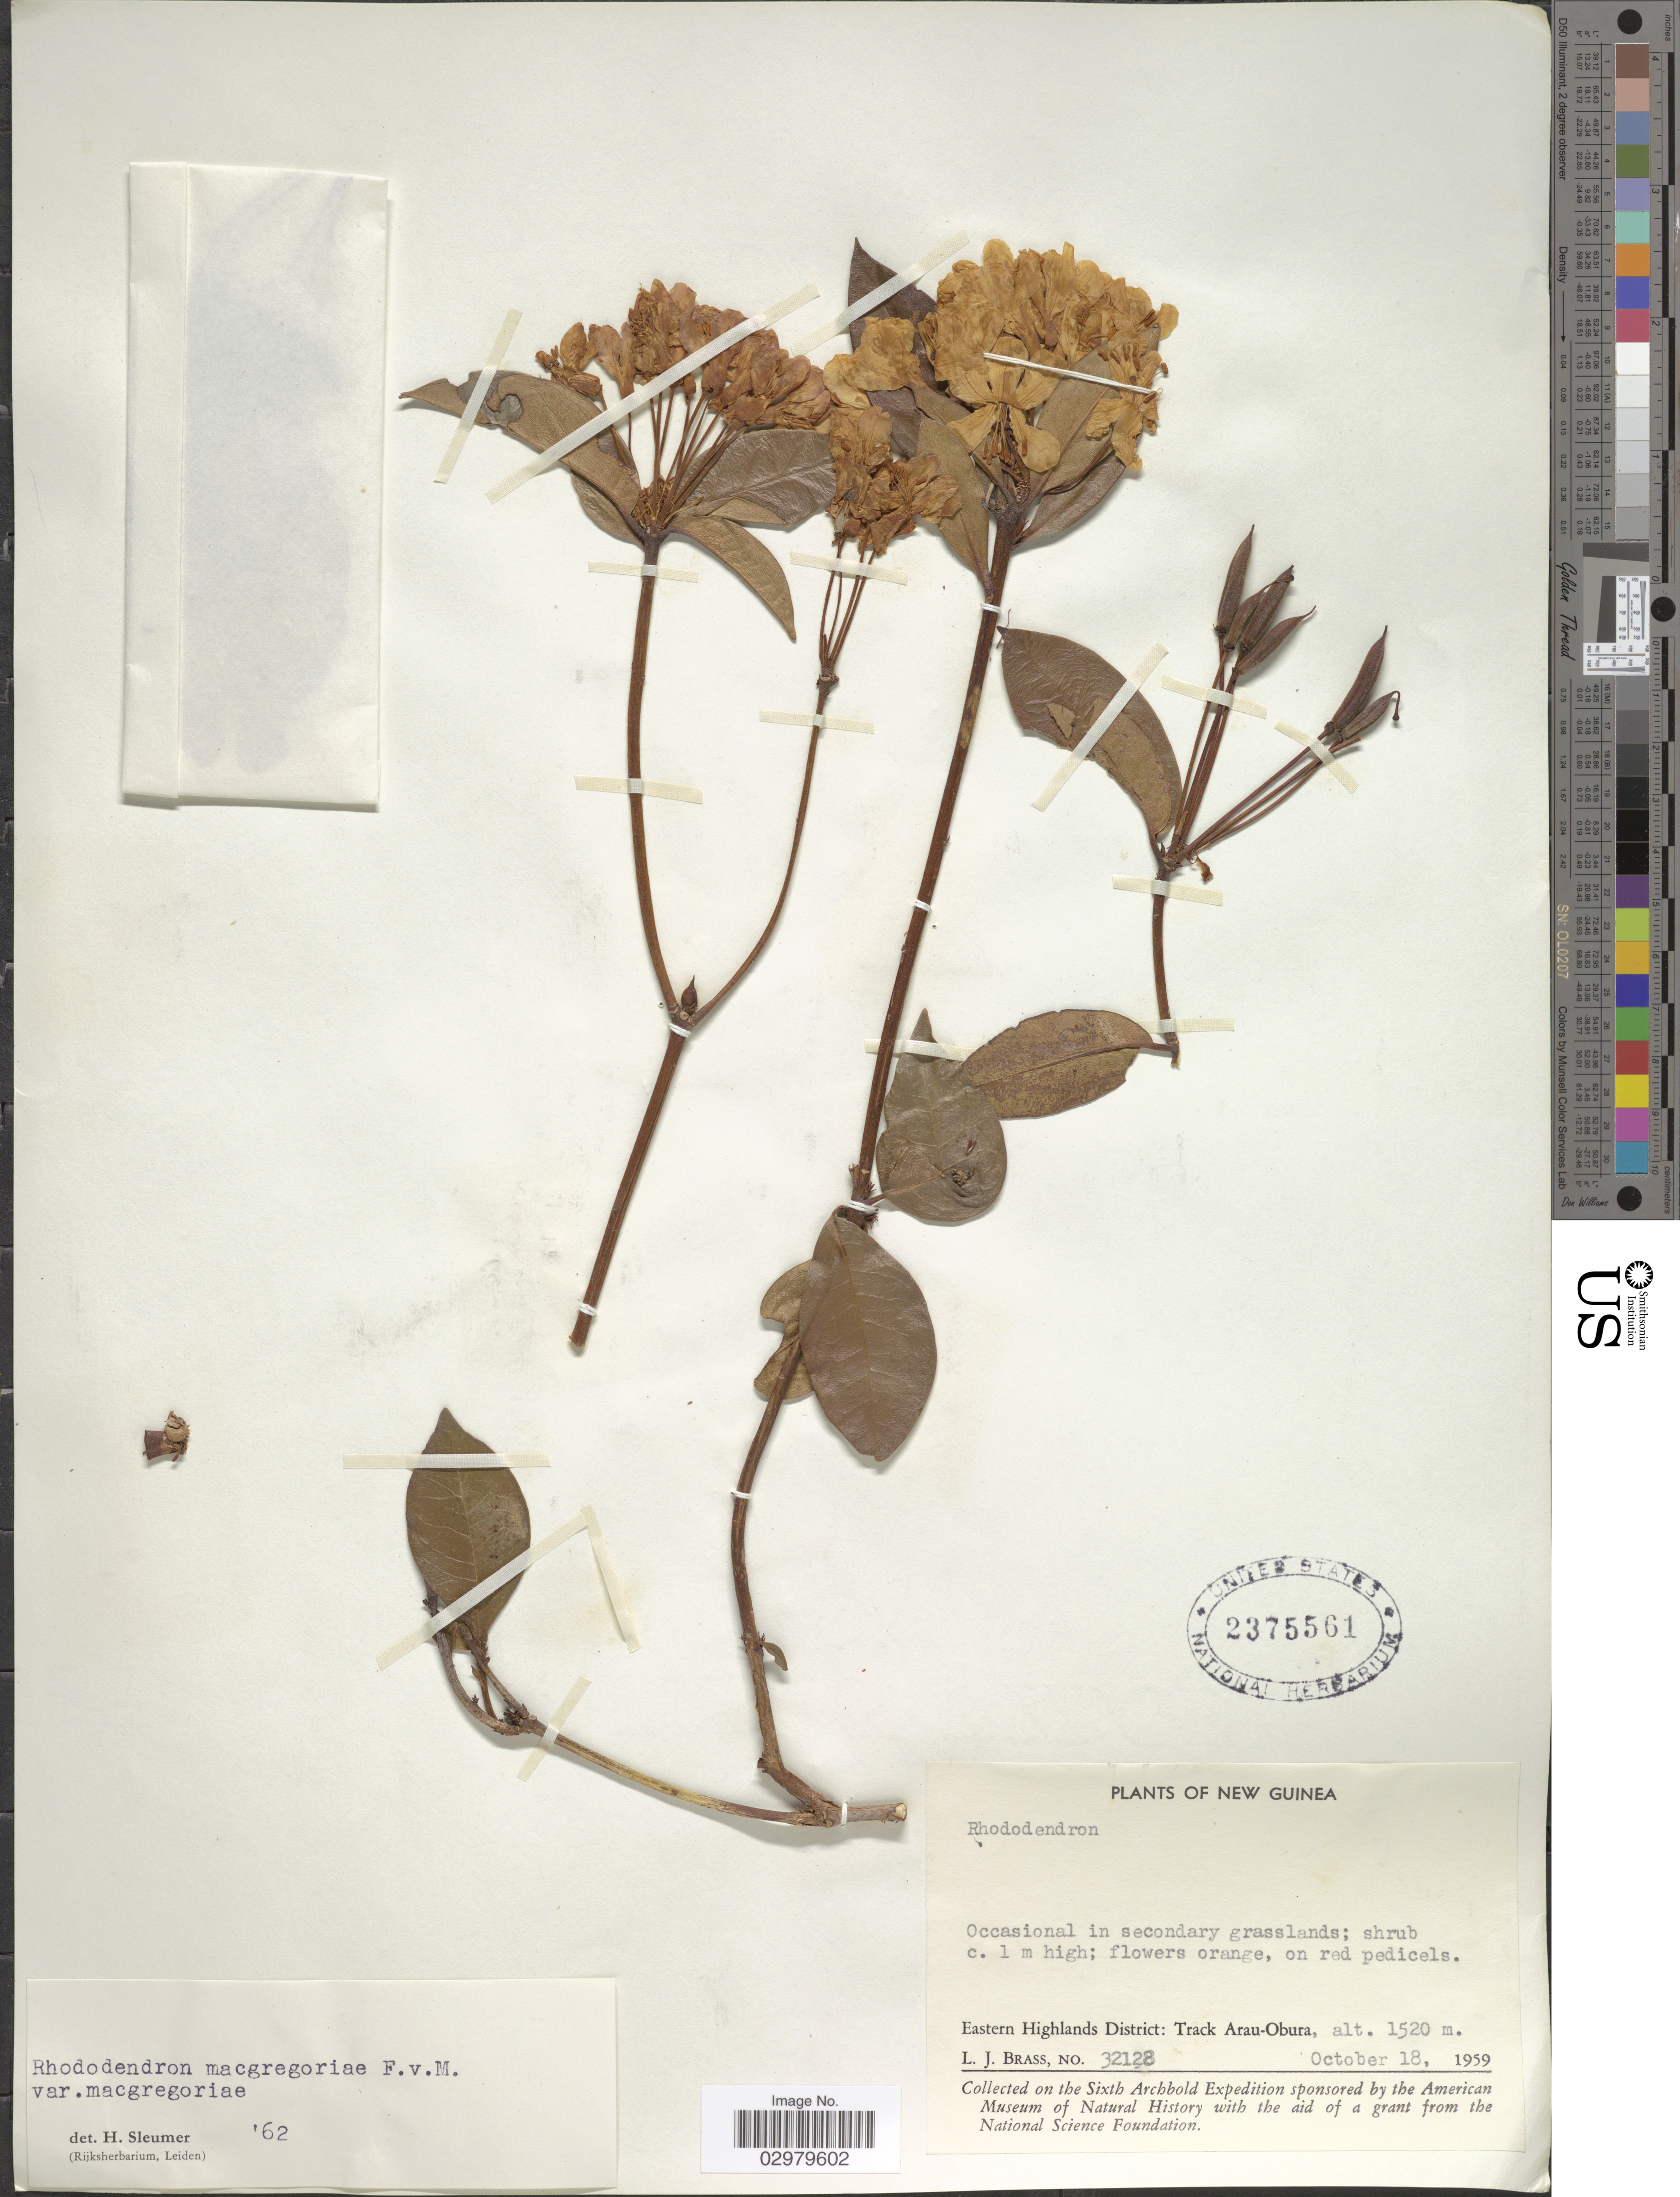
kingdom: Plantae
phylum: Tracheophyta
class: Magnoliopsida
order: Ericales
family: Ericaceae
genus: Rhododendron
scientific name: Rhododendron macgregoriae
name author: F. Muell.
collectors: L. J. Brass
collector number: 32128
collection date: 1959-10-18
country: Papua New Guinea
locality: New Guinea. Eastern Highlands District: Track Arau-Obura.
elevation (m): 1520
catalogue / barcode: US 2375561